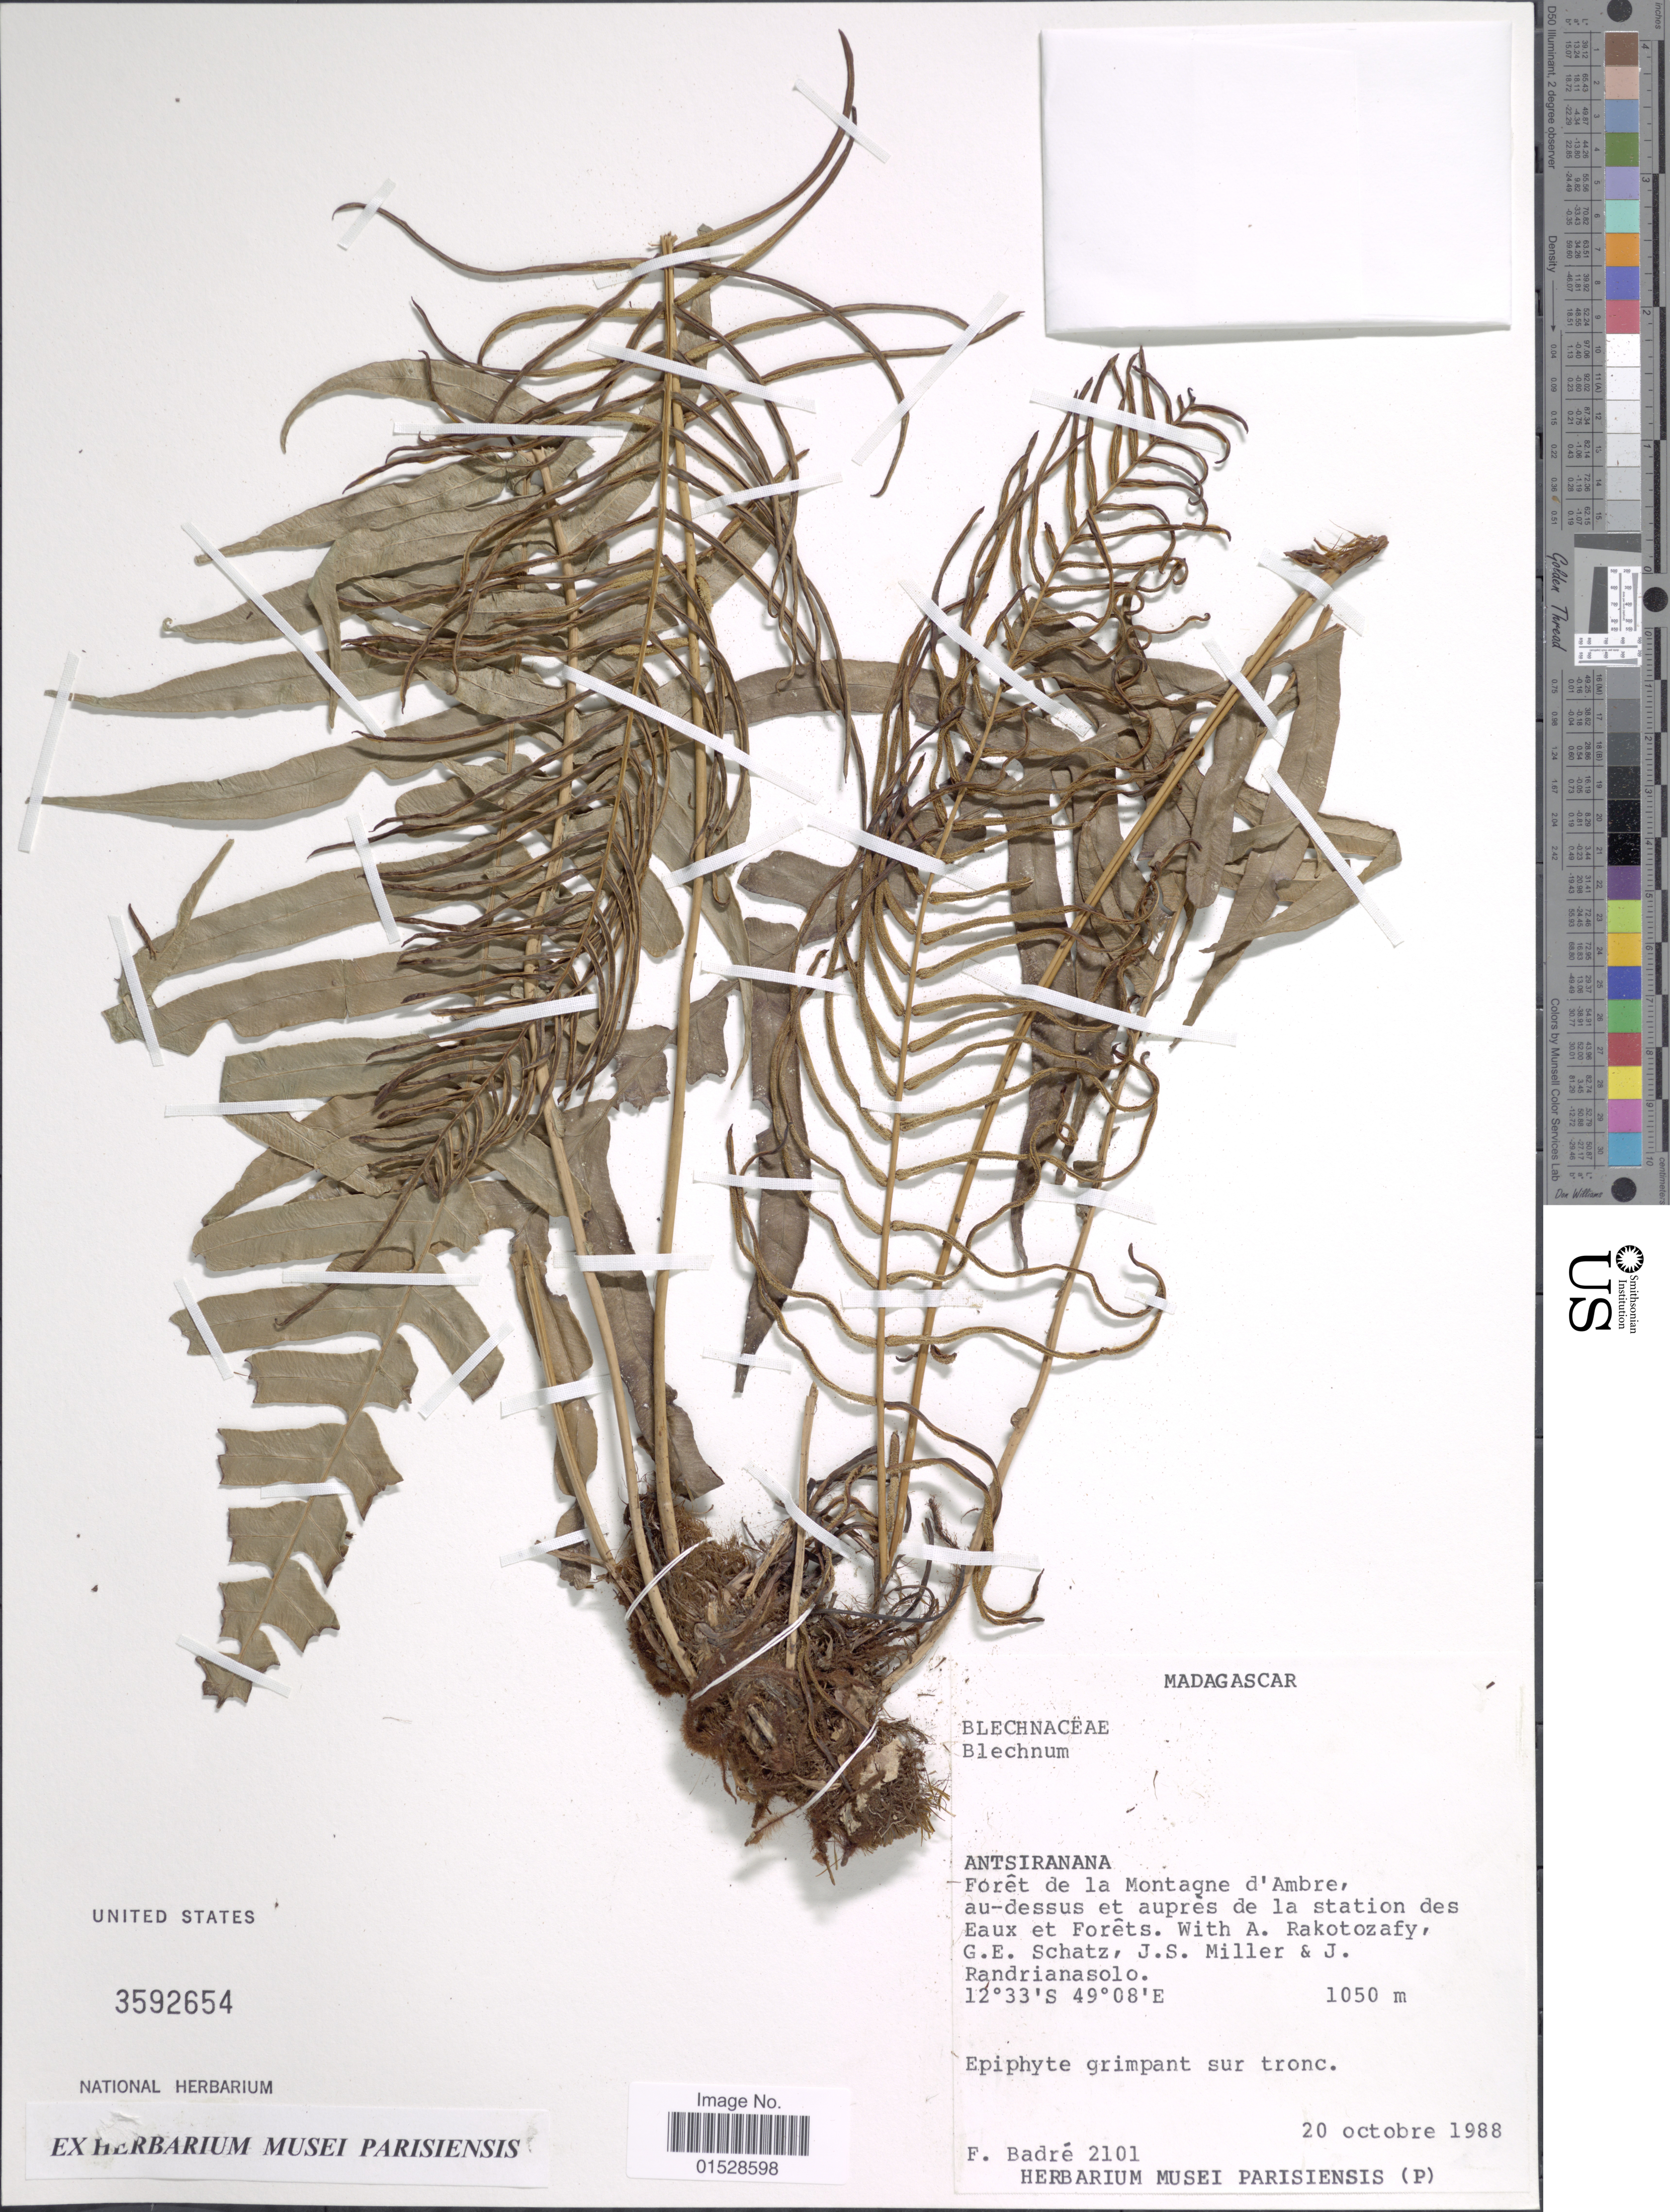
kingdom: Plantae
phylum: Tracheophyta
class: Polypodiopsida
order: Polypodiales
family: Blechnaceae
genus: Lomaridium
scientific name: Lomaridium simillimum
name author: (Baker) Gasper & V.A.O. Dittrich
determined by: Vazquez, R.; Molino, S.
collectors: F. Badré, A. Rakotozafy, G. Schatz, J. S. Miller & J. Randrianasolo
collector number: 2101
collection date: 1988-10-20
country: Madagascar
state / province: Diana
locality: Foret de la Montagne d'Ambre, au-dessus et aupres de la station des Eaux et Forets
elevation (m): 1050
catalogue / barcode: US 3592654